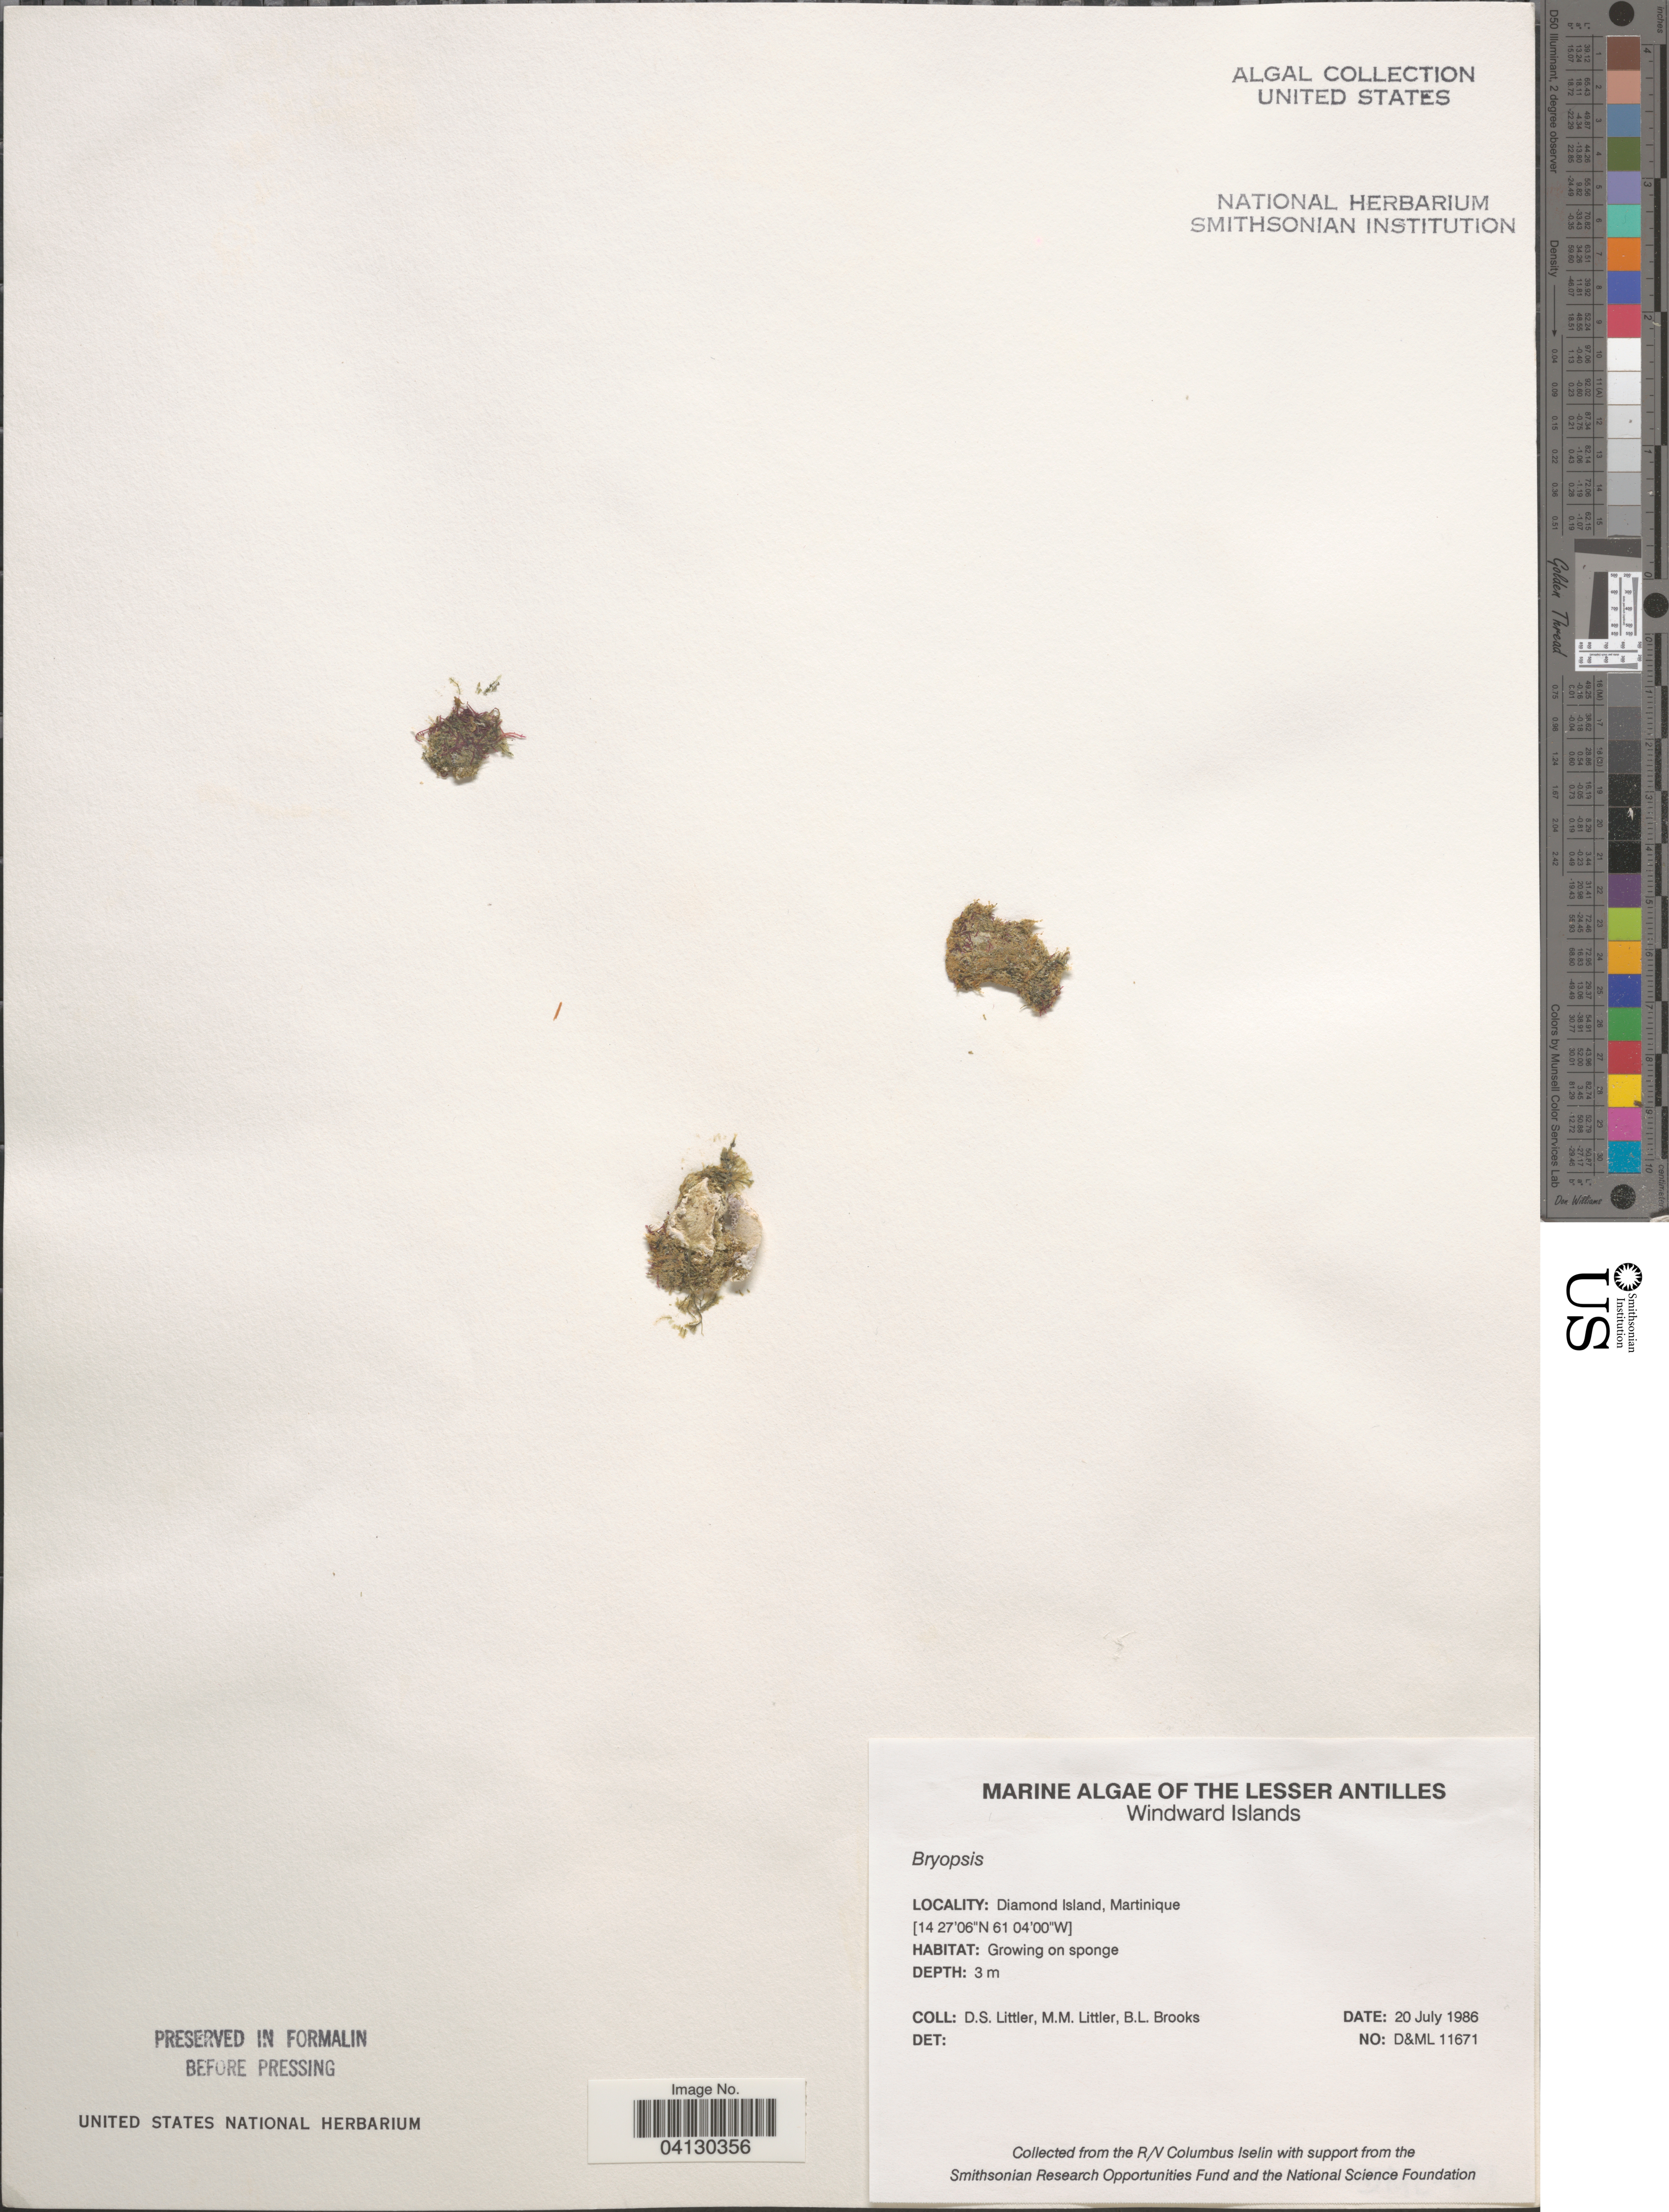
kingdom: Plantae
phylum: Chlorophyta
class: Ulvophyceae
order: Bryopsidales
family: Bryopsidaceae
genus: Bryopsis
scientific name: Bryopsis sp.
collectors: D. S. Littler & B. Brooks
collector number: D&ML11671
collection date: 1986-07-20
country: Martinique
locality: The Lesser Antilles. Windward Islands. Diamond Island.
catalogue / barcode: US 328884